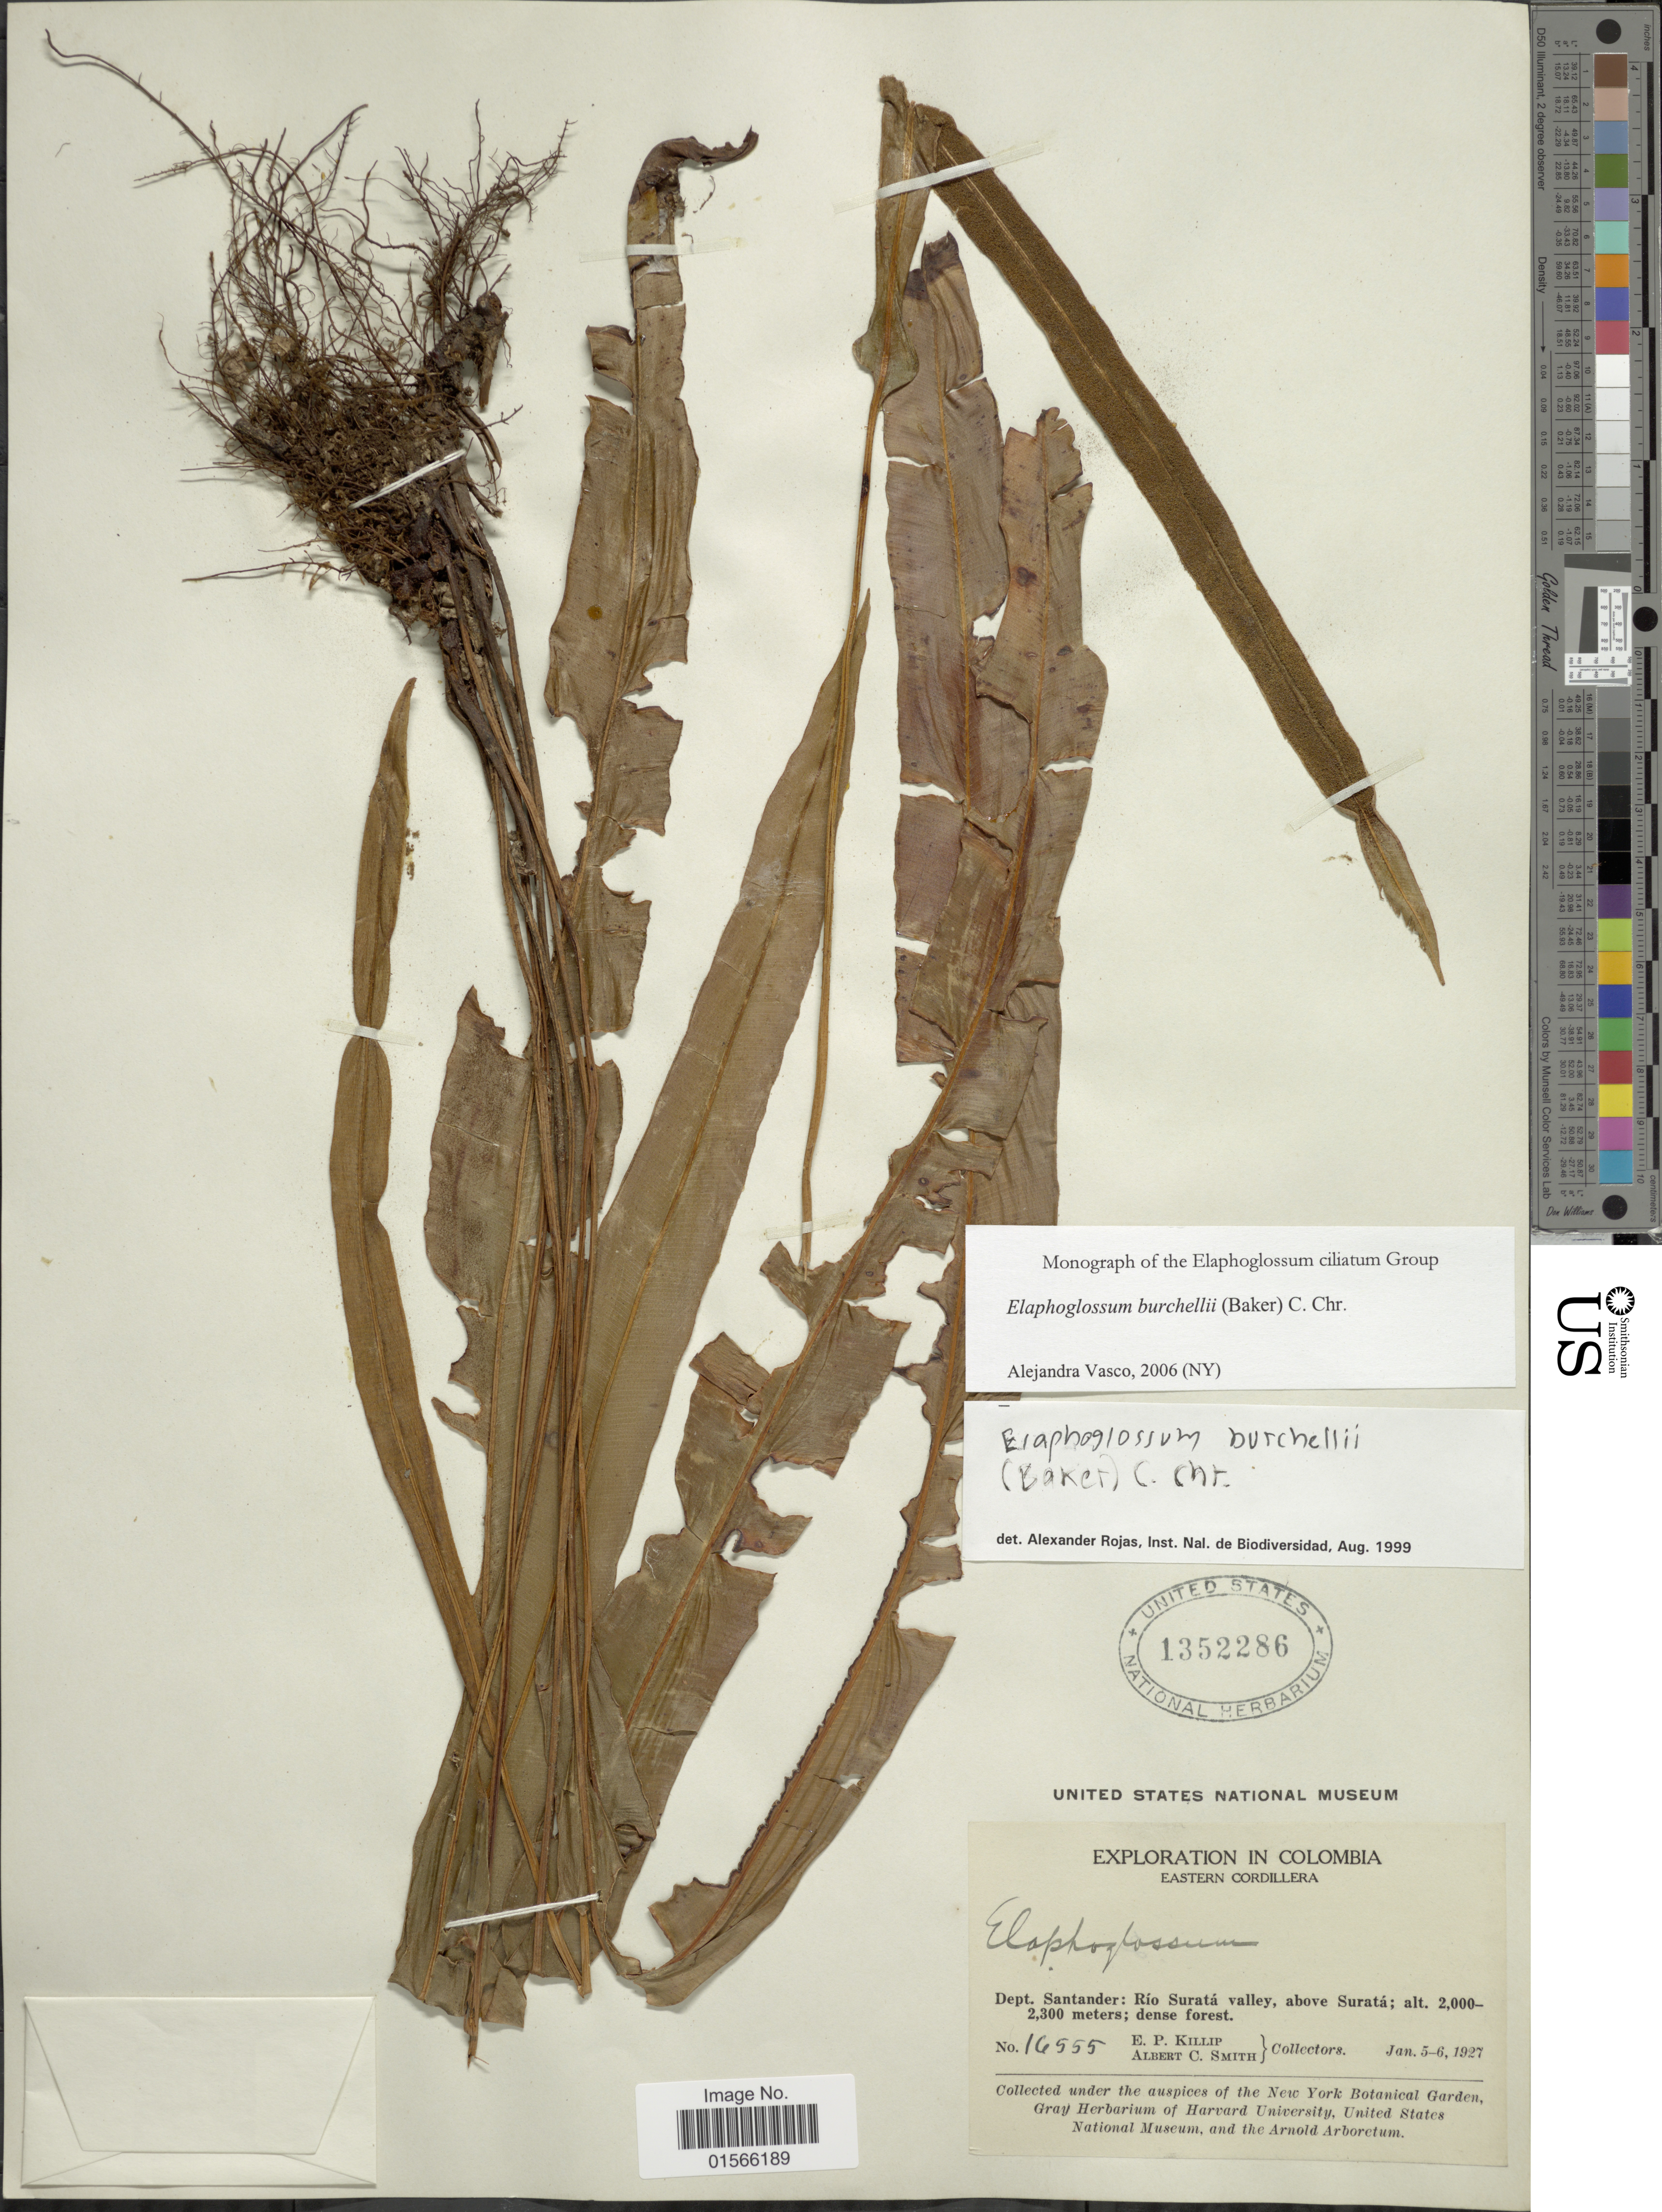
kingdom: Plantae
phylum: Tracheophyta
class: Polypodiopsida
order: Polypodiales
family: Dryopteridaceae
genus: Elaphoglossum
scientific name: Elaphoglossum burchellii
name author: (Baker) C. Chr.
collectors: E. P. Killip & A. C. Smith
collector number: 16555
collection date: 1927-01-05/1927-01-06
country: Colombia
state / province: Santander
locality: Eastern Cordillera, Dept. Santander: Rio Suratá valley, above Suratá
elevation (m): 2000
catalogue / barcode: US 1352286